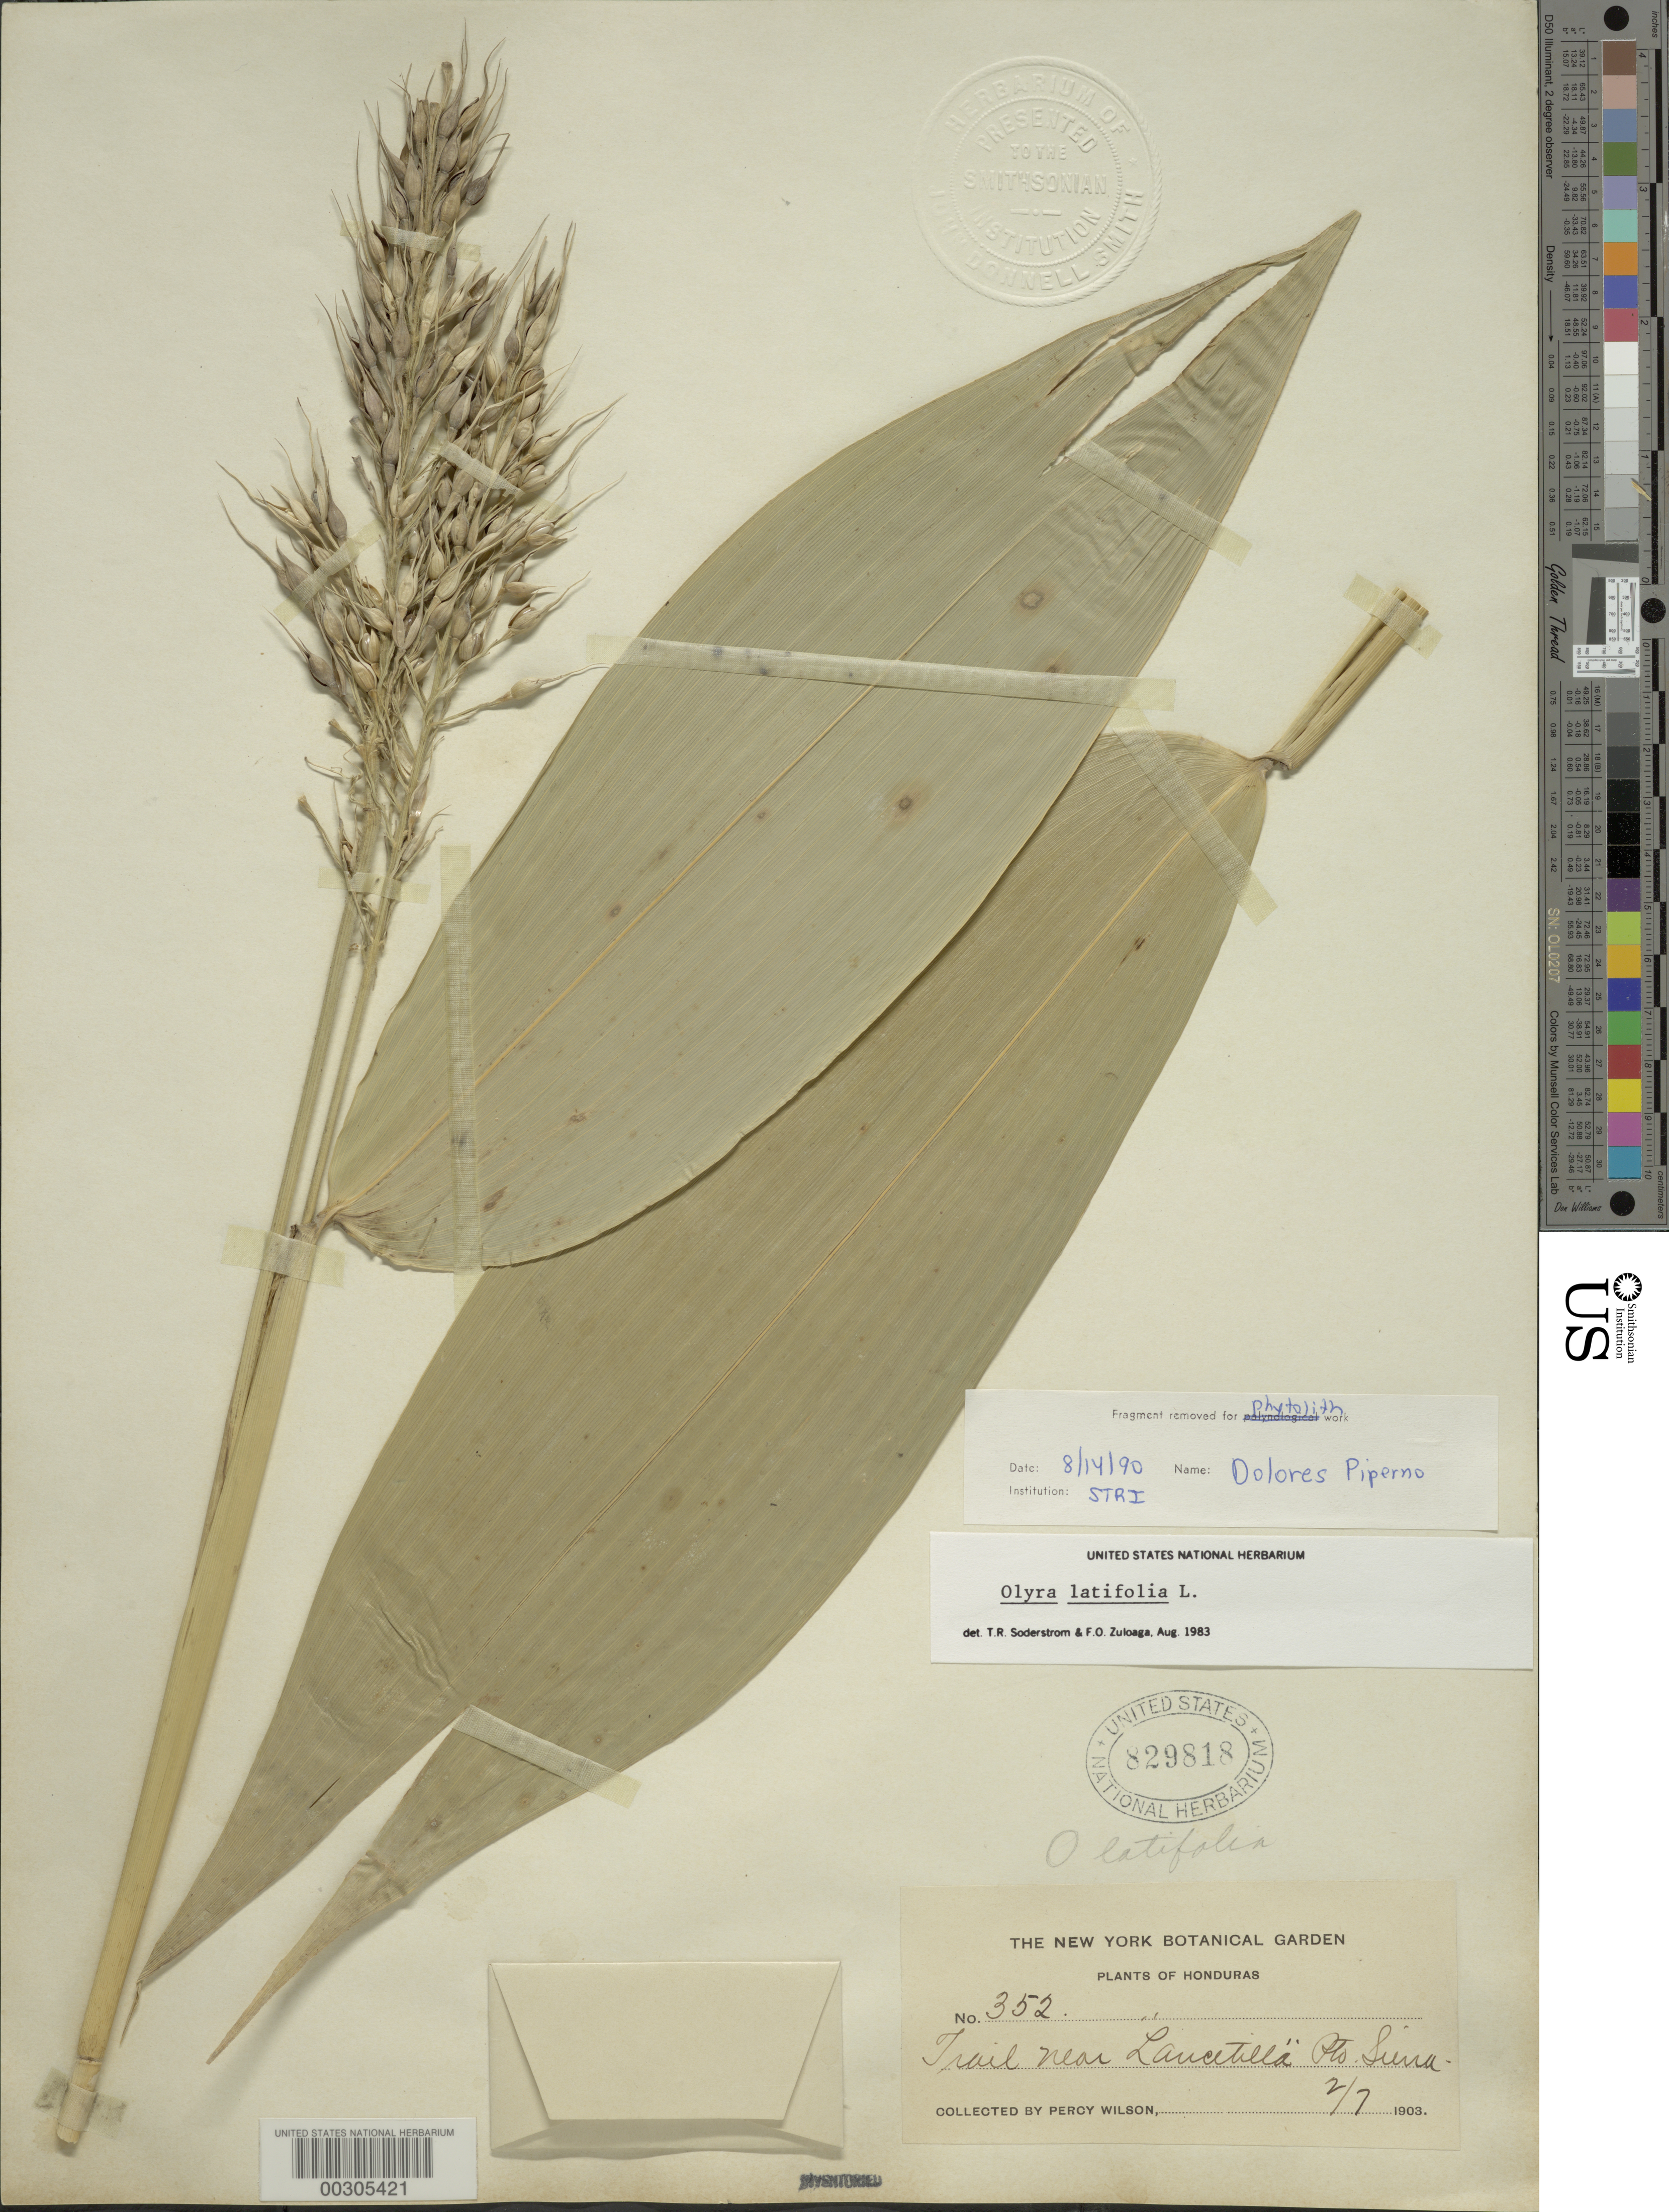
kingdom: Plantae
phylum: Tracheophyta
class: Liliopsida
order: Poales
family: Poaceae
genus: Olyra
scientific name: Olyra latifolia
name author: L.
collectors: P. Wilson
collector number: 352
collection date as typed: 02 Jul 1903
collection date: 1903-07-02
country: Honduras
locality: Lancetilla, pto. sierra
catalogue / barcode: US 829818